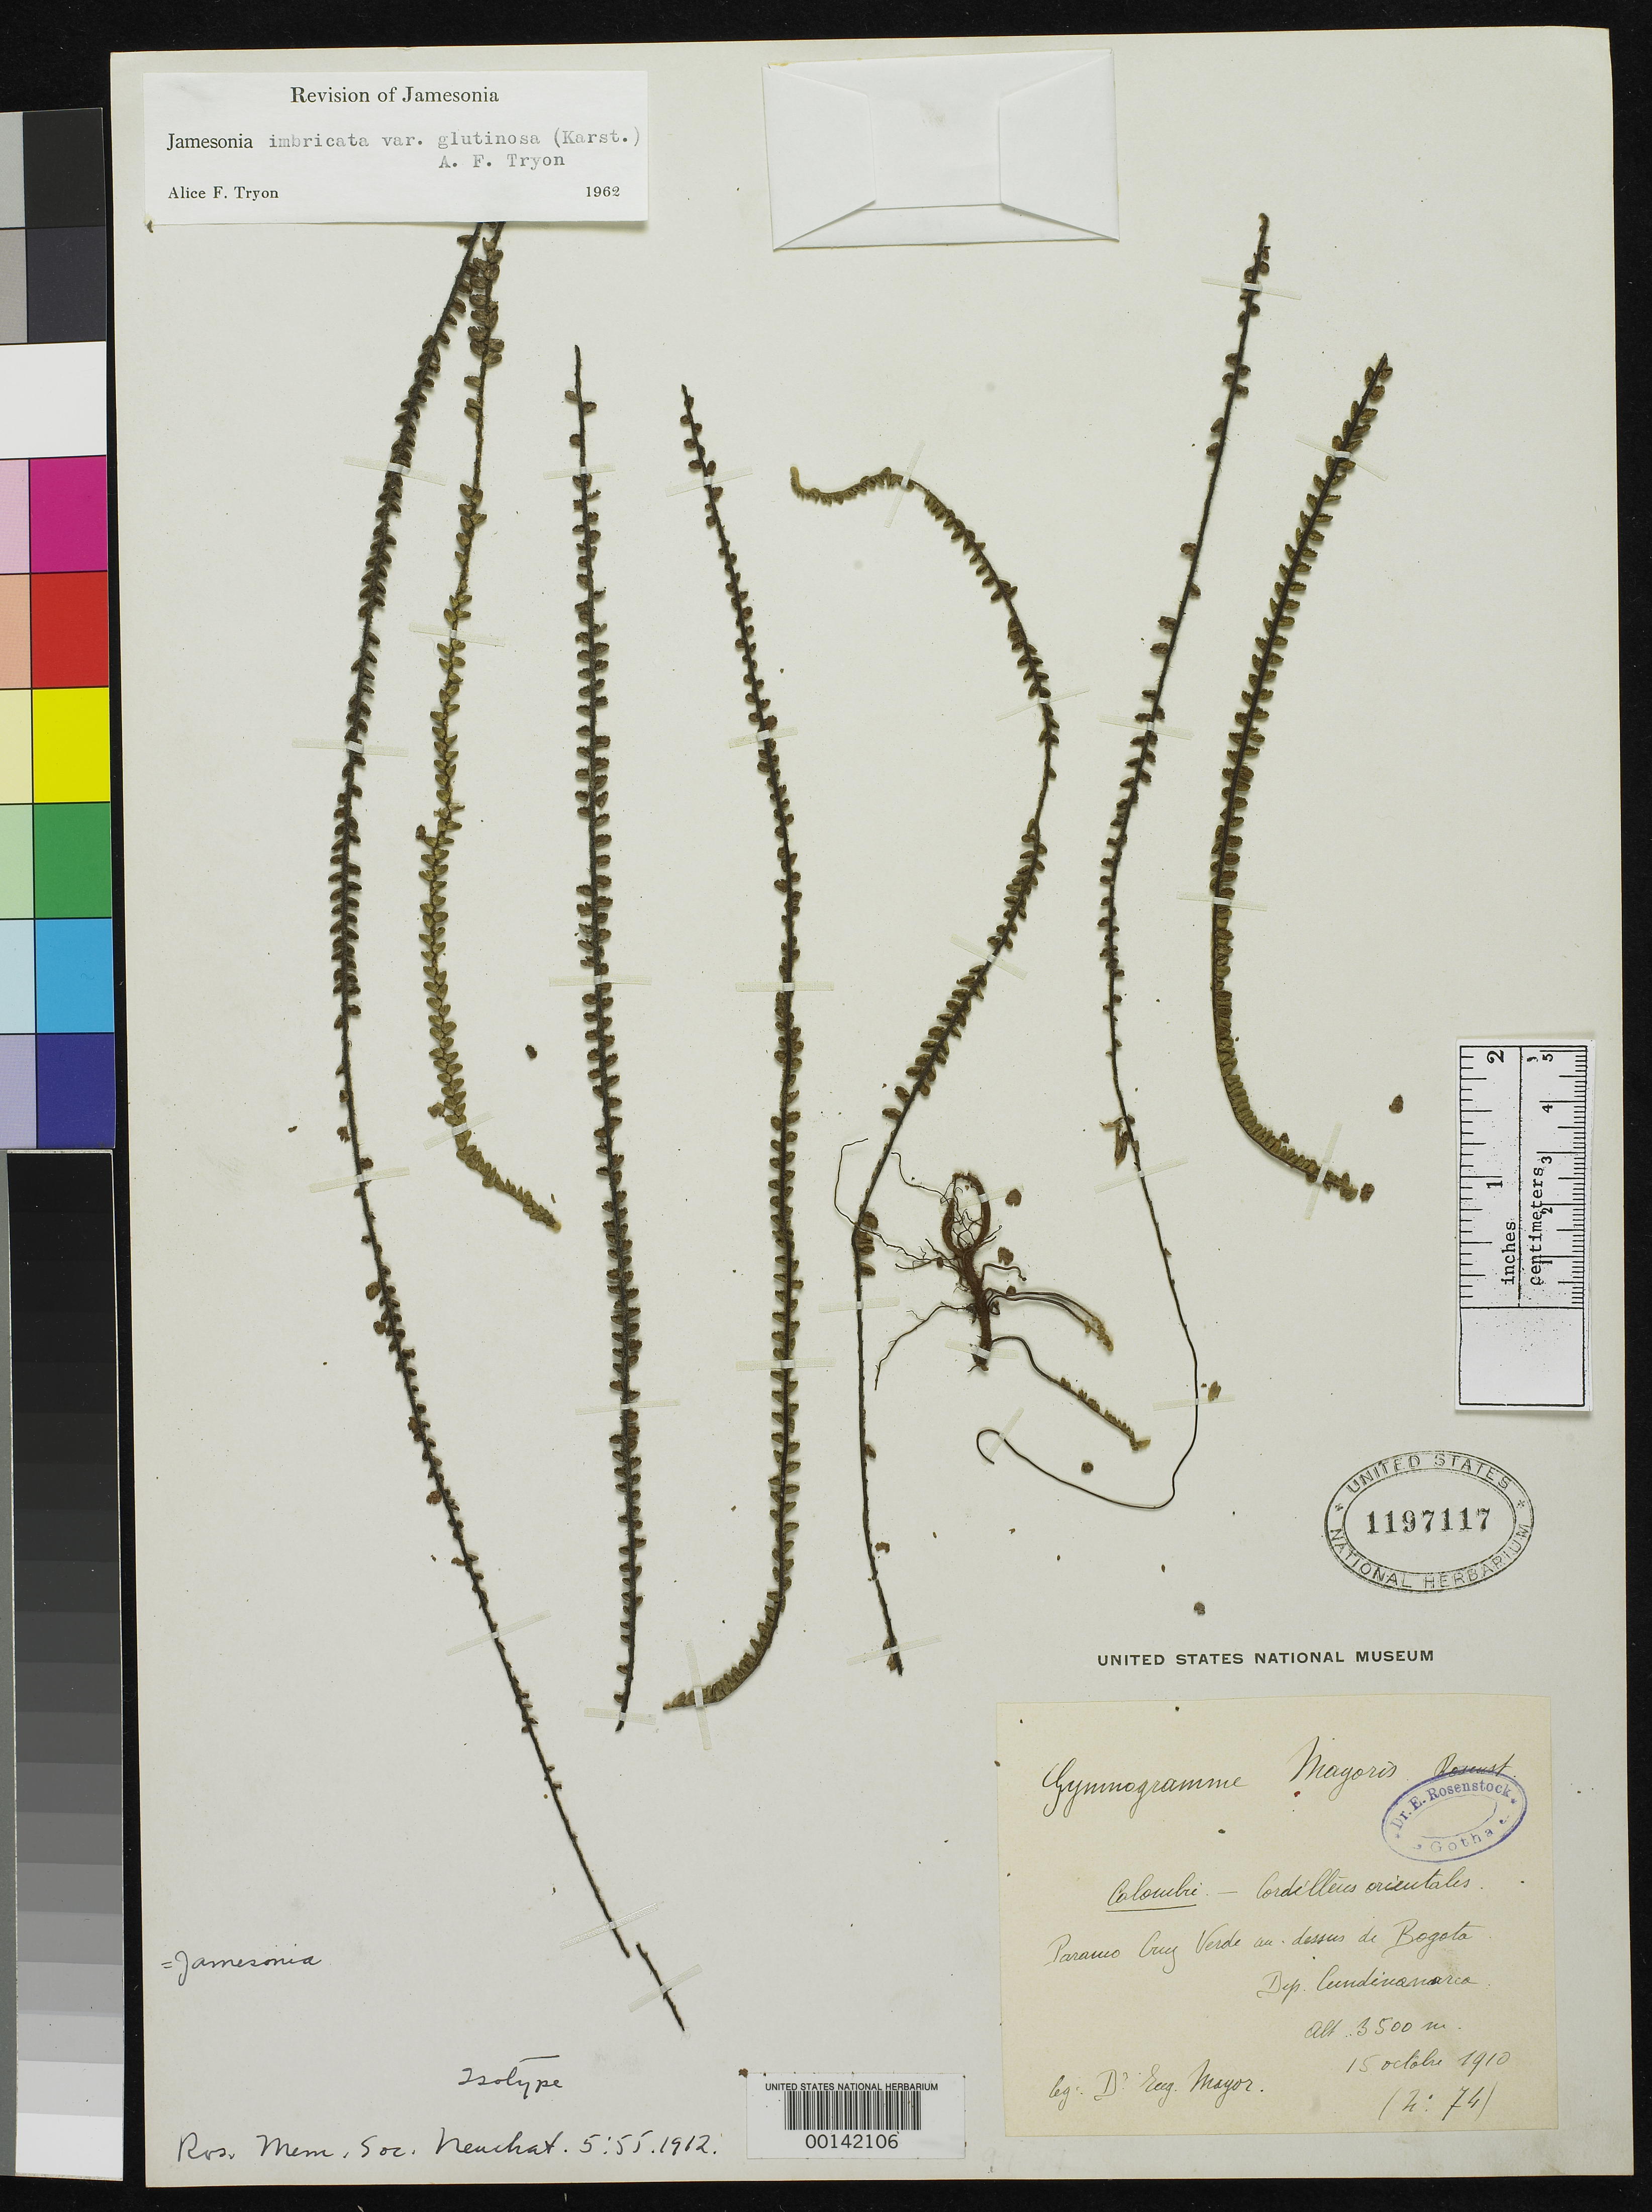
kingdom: Plantae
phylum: Tracheophyta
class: Polypodiopsida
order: Polypodiales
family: Pteridaceae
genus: Gymnogramma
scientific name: Gymnogramma mayoris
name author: Rosenst.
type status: Type Collection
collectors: E. Mayer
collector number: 74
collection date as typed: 15 Oct 1910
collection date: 1910-10-15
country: Colombia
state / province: Cundinamarca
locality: Paramo Cruz Verde au Dessus de Bogota.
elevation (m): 3500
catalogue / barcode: US 1197117